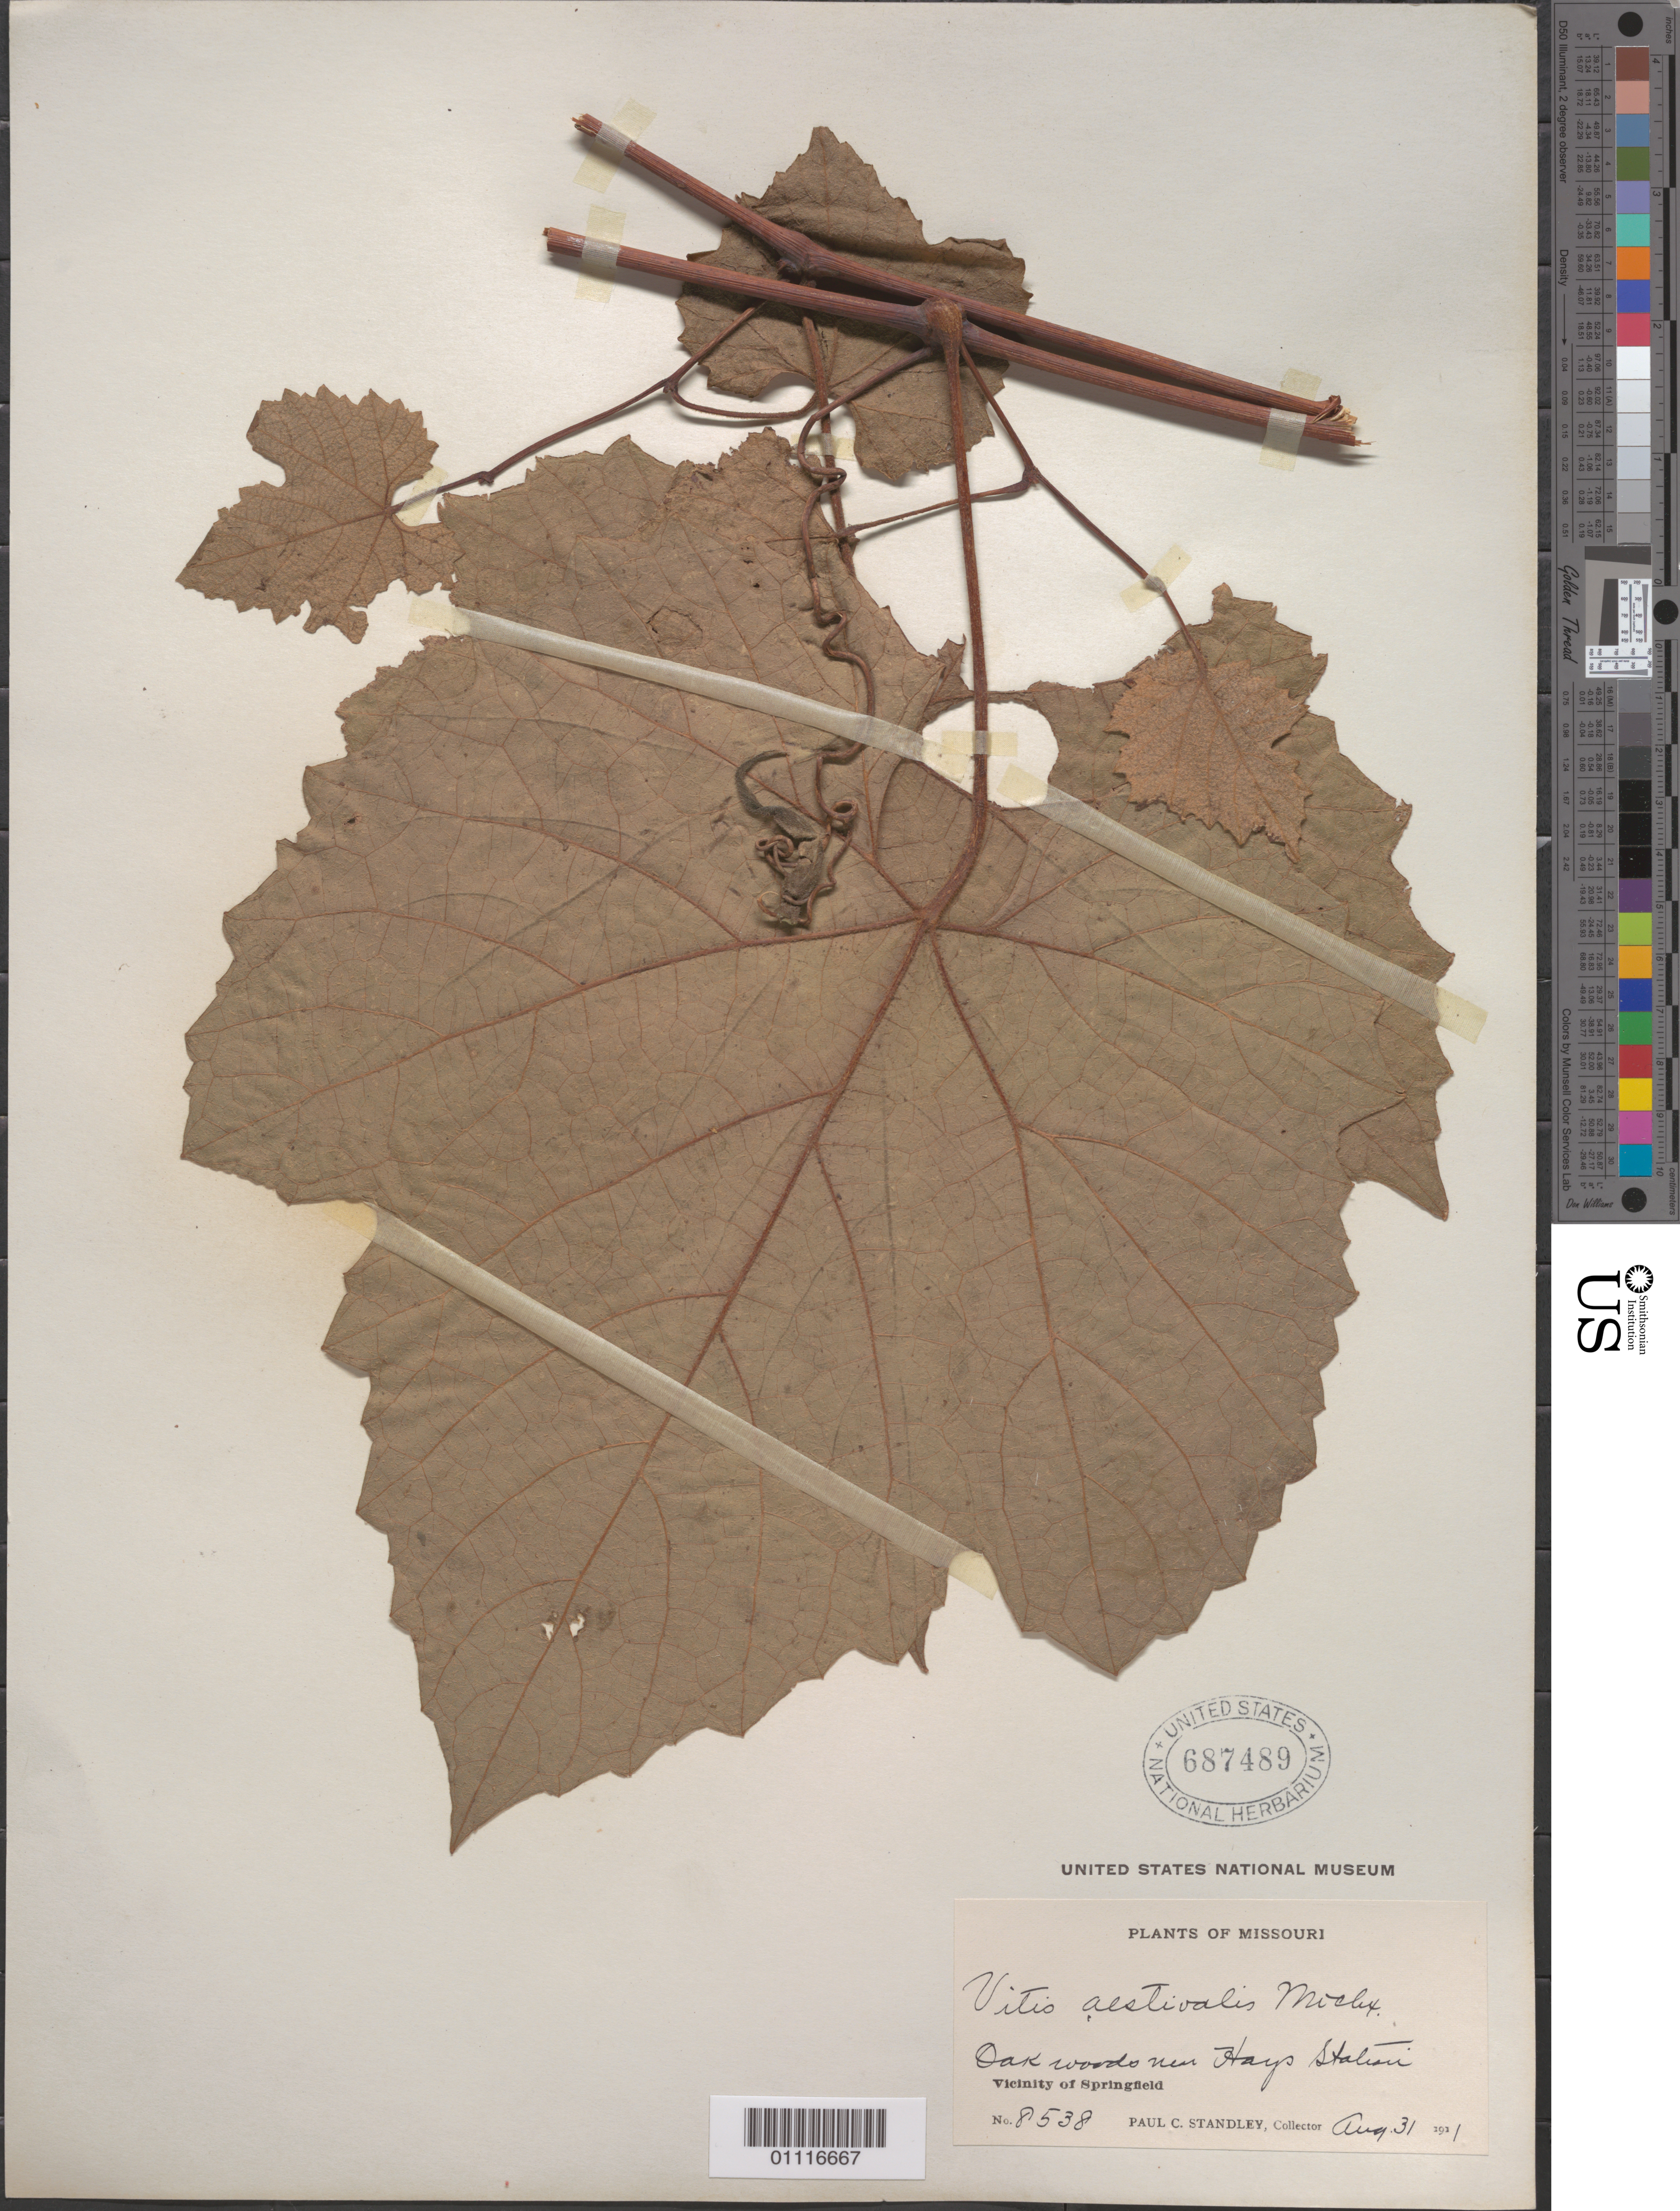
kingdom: Plantae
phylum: Tracheophyta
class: Magnoliopsida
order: Vitales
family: Vitaceae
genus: Vitis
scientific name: Vitis aestivalis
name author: Michx.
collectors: P. C. Standley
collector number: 8538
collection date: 1911-08-31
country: United States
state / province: Missouri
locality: Oak woods near Hays Station, vicinity of Springfield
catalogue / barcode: US 687489